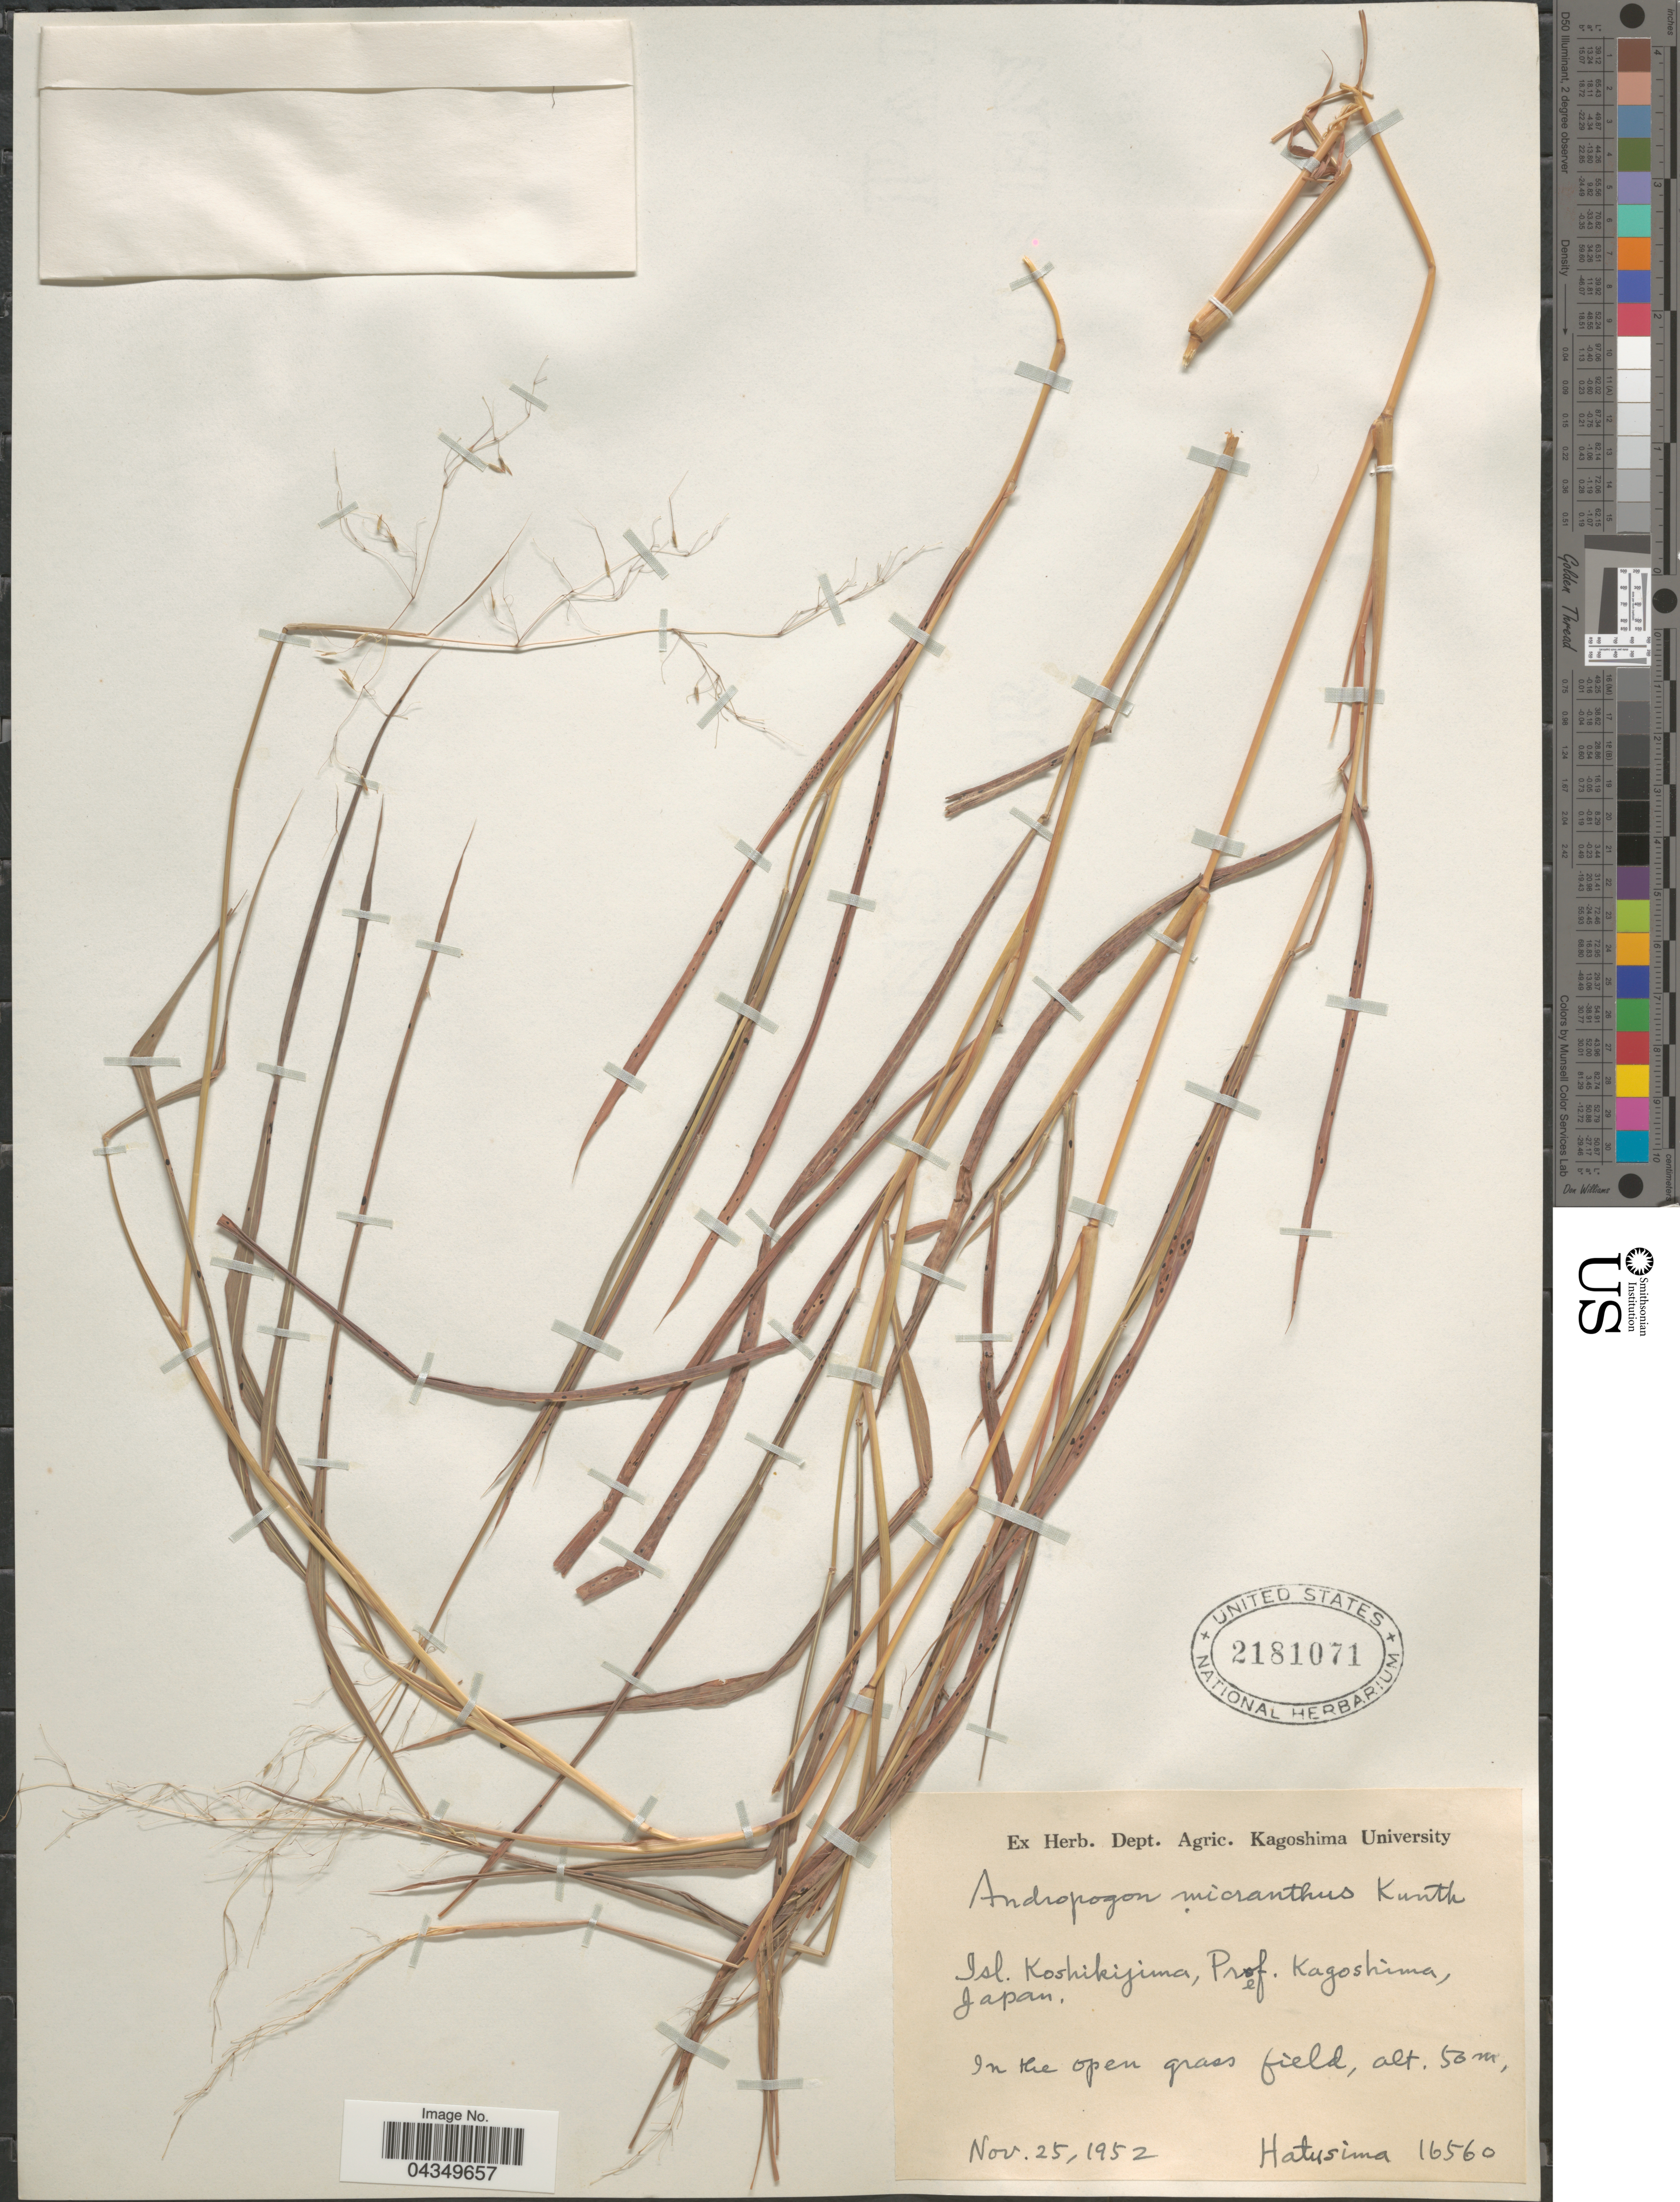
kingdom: Plantae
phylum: Tracheophyta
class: Liliopsida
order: Poales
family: Poaceae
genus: Capillipedium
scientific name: Capillipedium parviflorum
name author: (R. Br.) Stapf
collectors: -. Hatusima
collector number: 16560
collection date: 1952-11-25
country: Japan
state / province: Kagosima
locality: Isl. Koshikijima, Pref. Kagoshima.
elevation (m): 50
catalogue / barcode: US 2181071